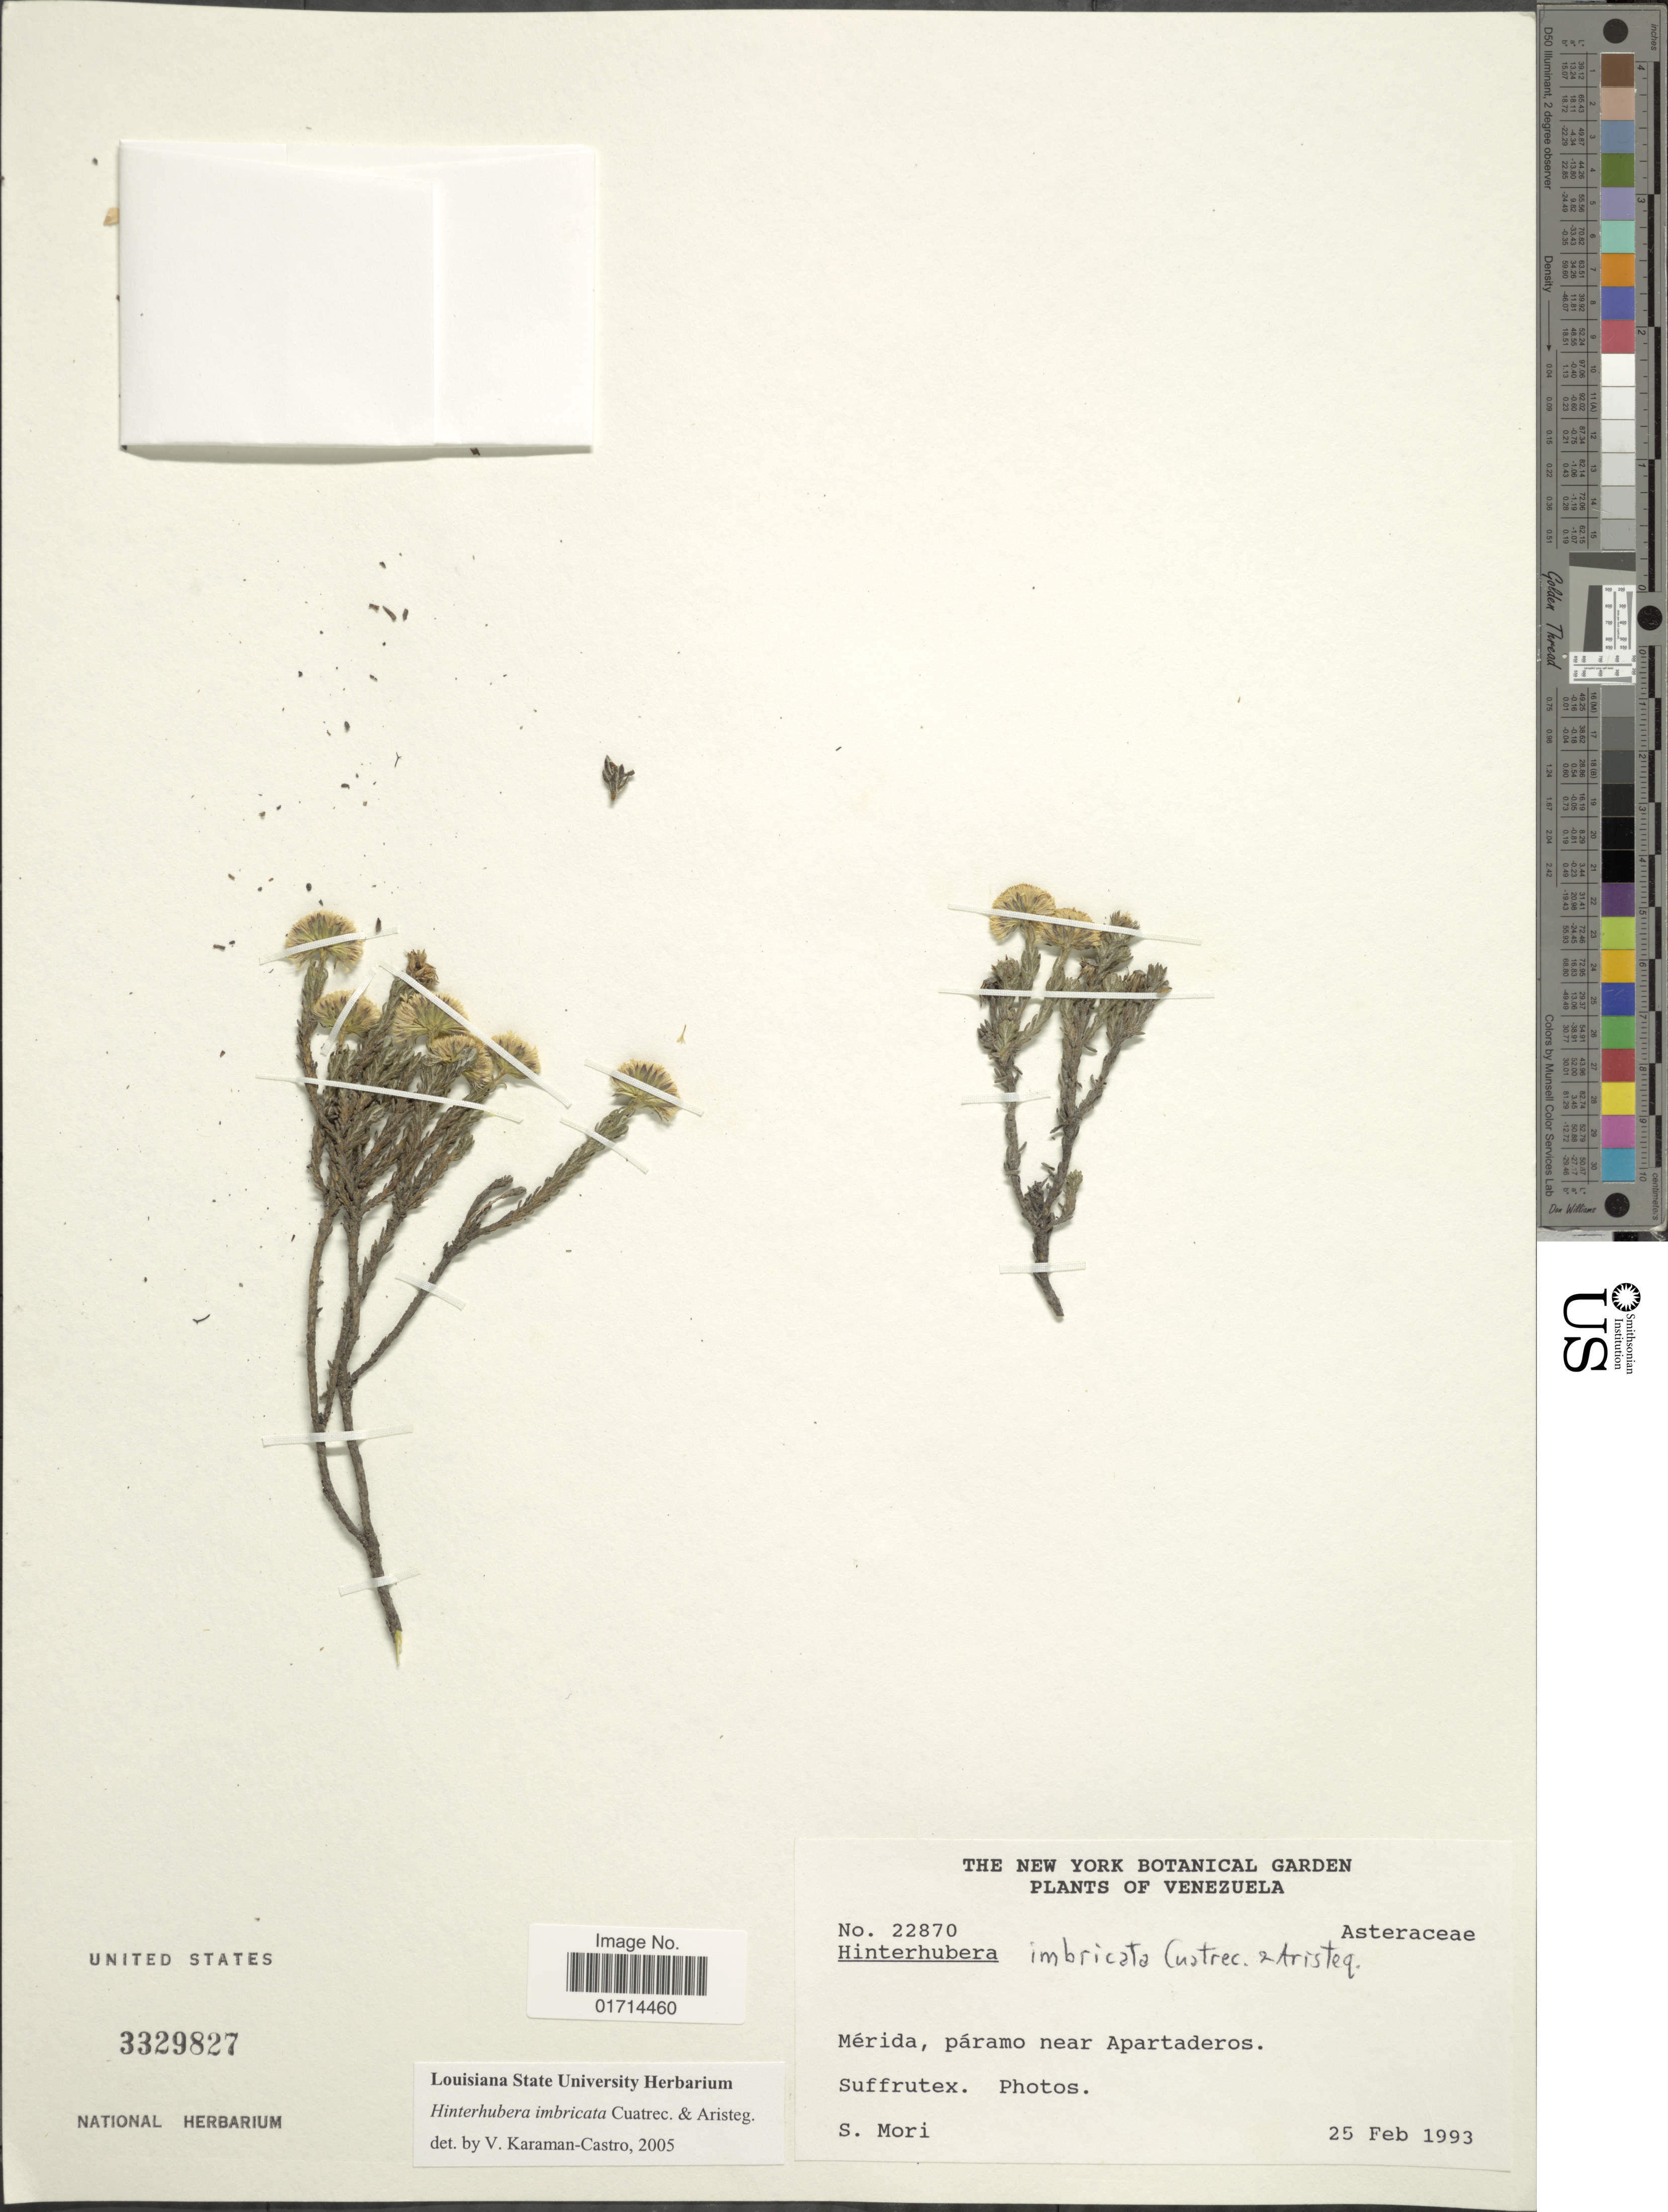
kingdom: Plantae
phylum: Tracheophyta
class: Magnoliopsida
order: Asterales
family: Asteraceae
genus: Hinterhubera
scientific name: Hinterhubera imbricata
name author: Cuatrec. & Aristeg.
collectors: S. Mori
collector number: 22870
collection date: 1993-02-25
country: Venezuela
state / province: Mérida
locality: Paramo near Apartaderos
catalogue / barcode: US 3329827